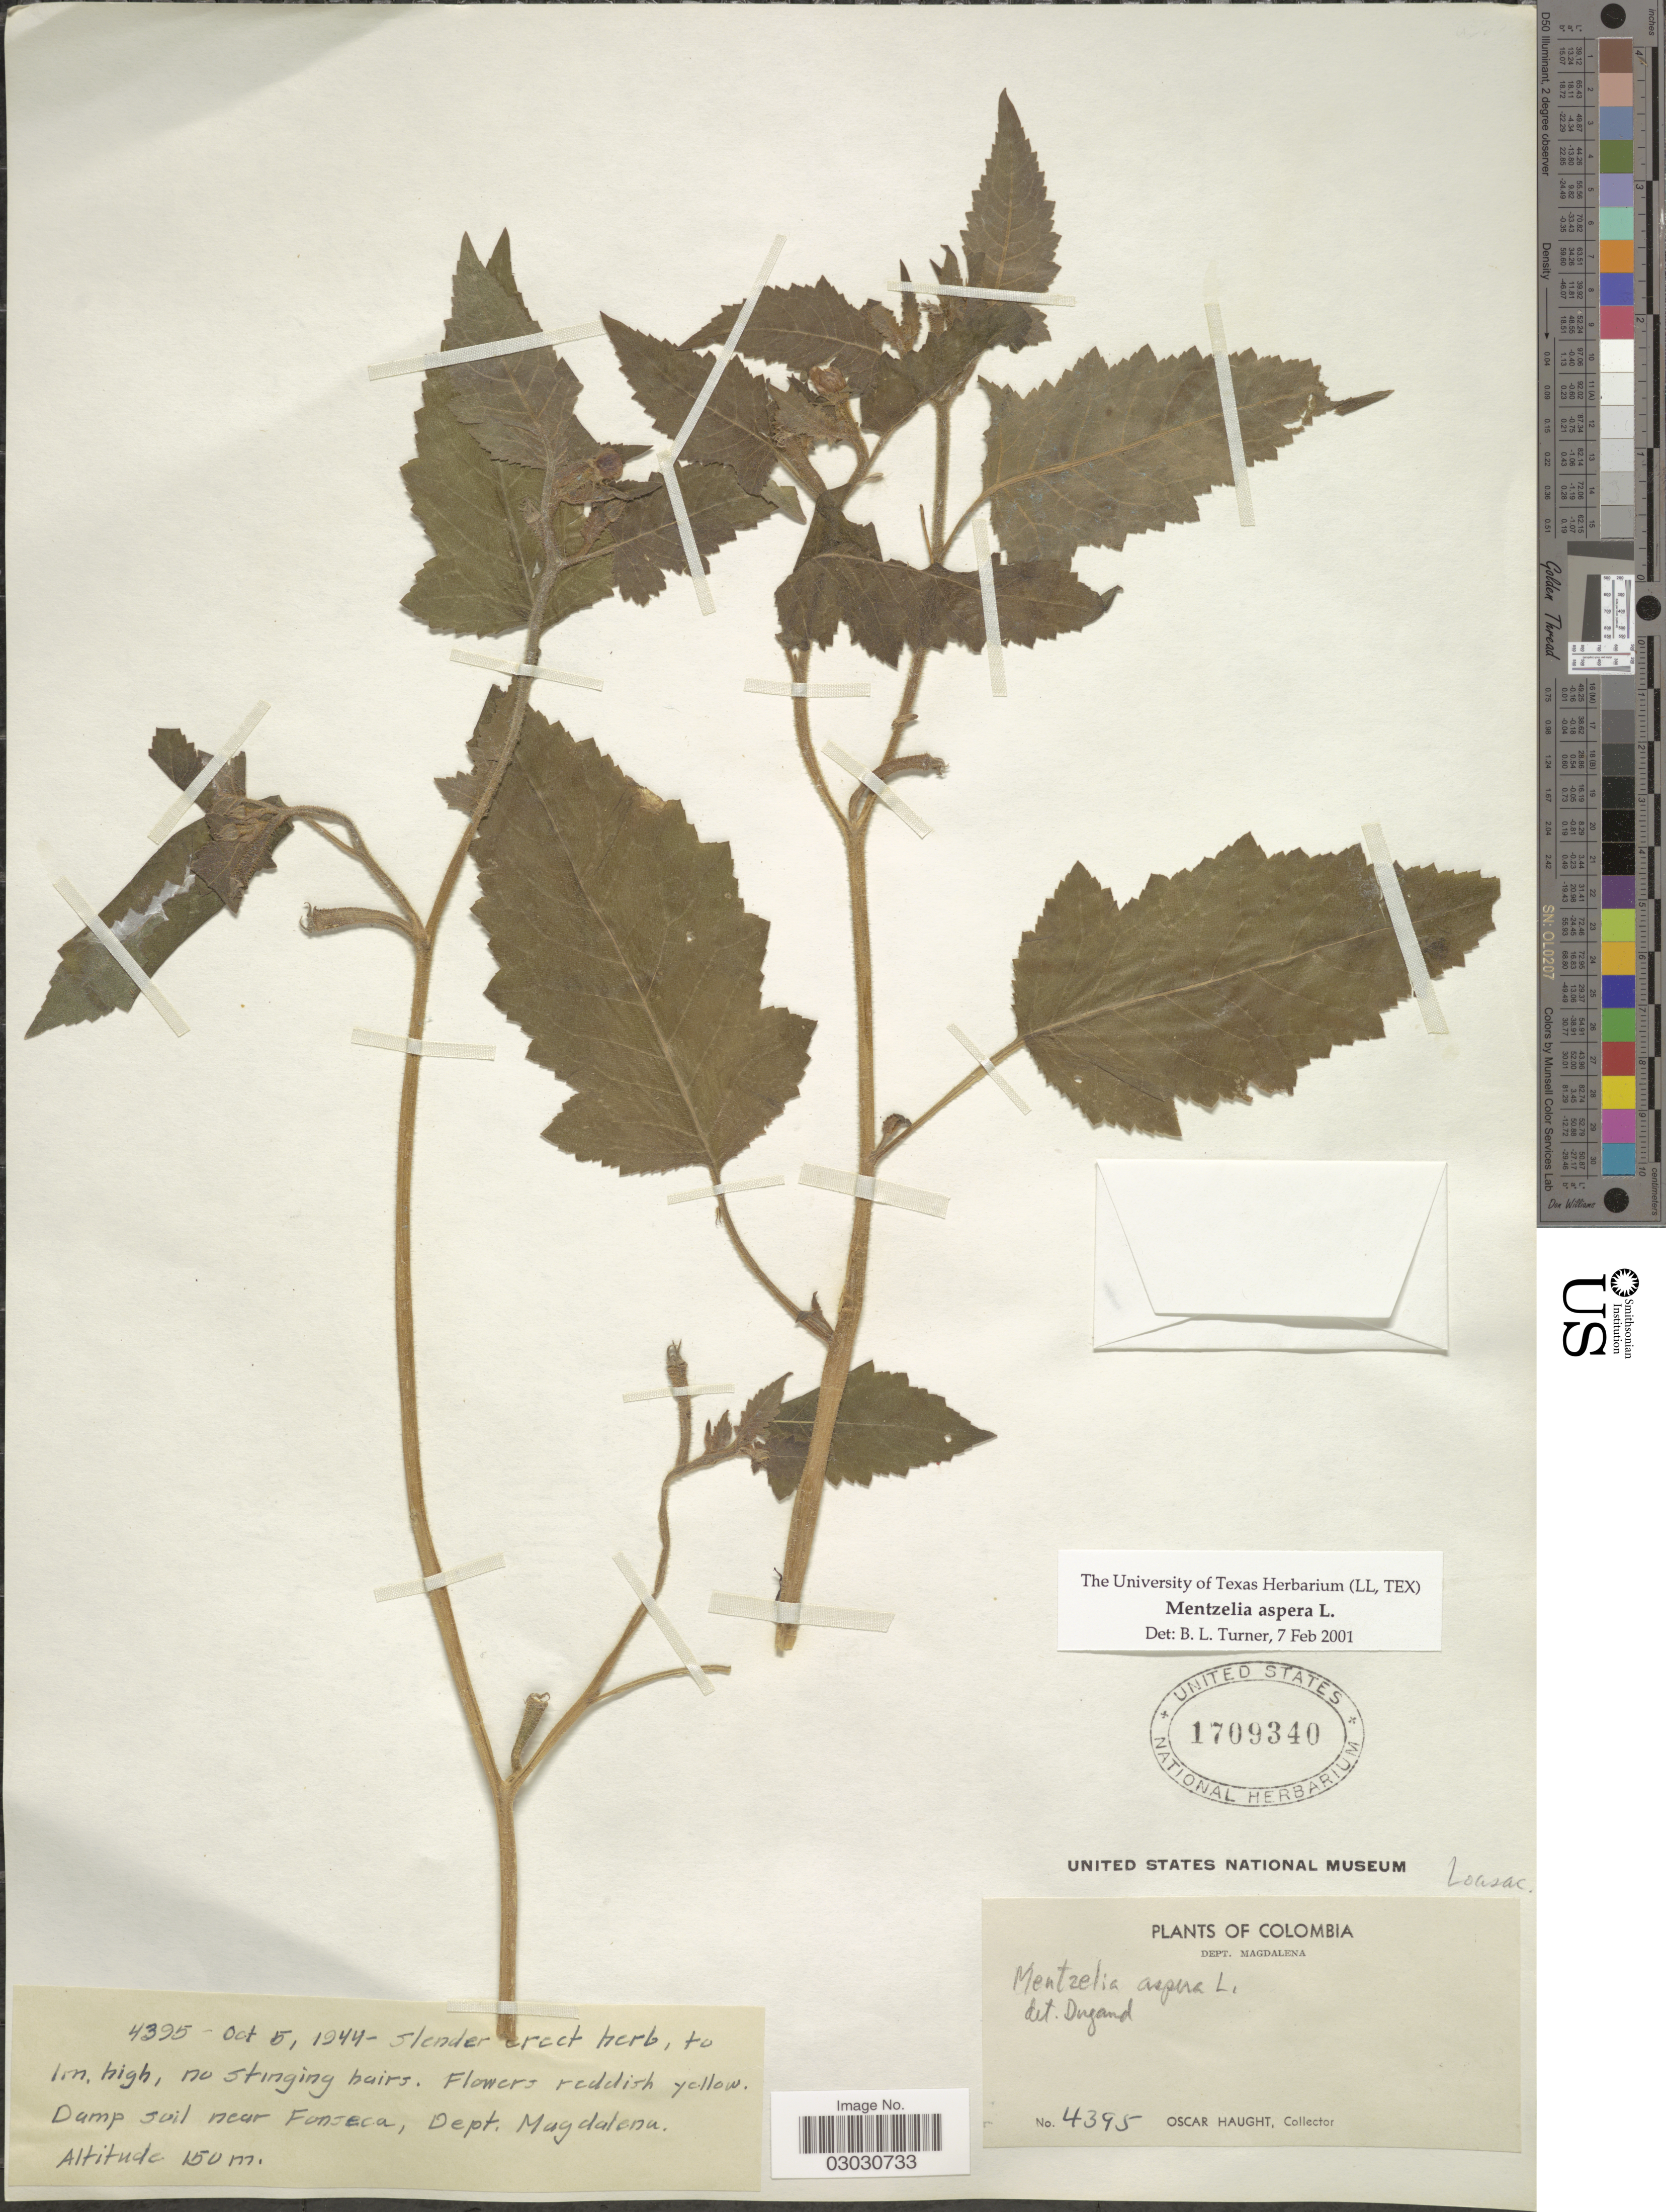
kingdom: Plantae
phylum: Tracheophyta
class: Magnoliopsida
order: Cornales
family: Loasaceae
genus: Mentzelia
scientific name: Mentzelia aspera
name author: L.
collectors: O. L. Haught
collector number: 4395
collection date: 1944-10-05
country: Colombia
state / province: Magdalena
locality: Dept. Magdalena. Near Fonseca.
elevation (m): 150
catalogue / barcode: US 1709340